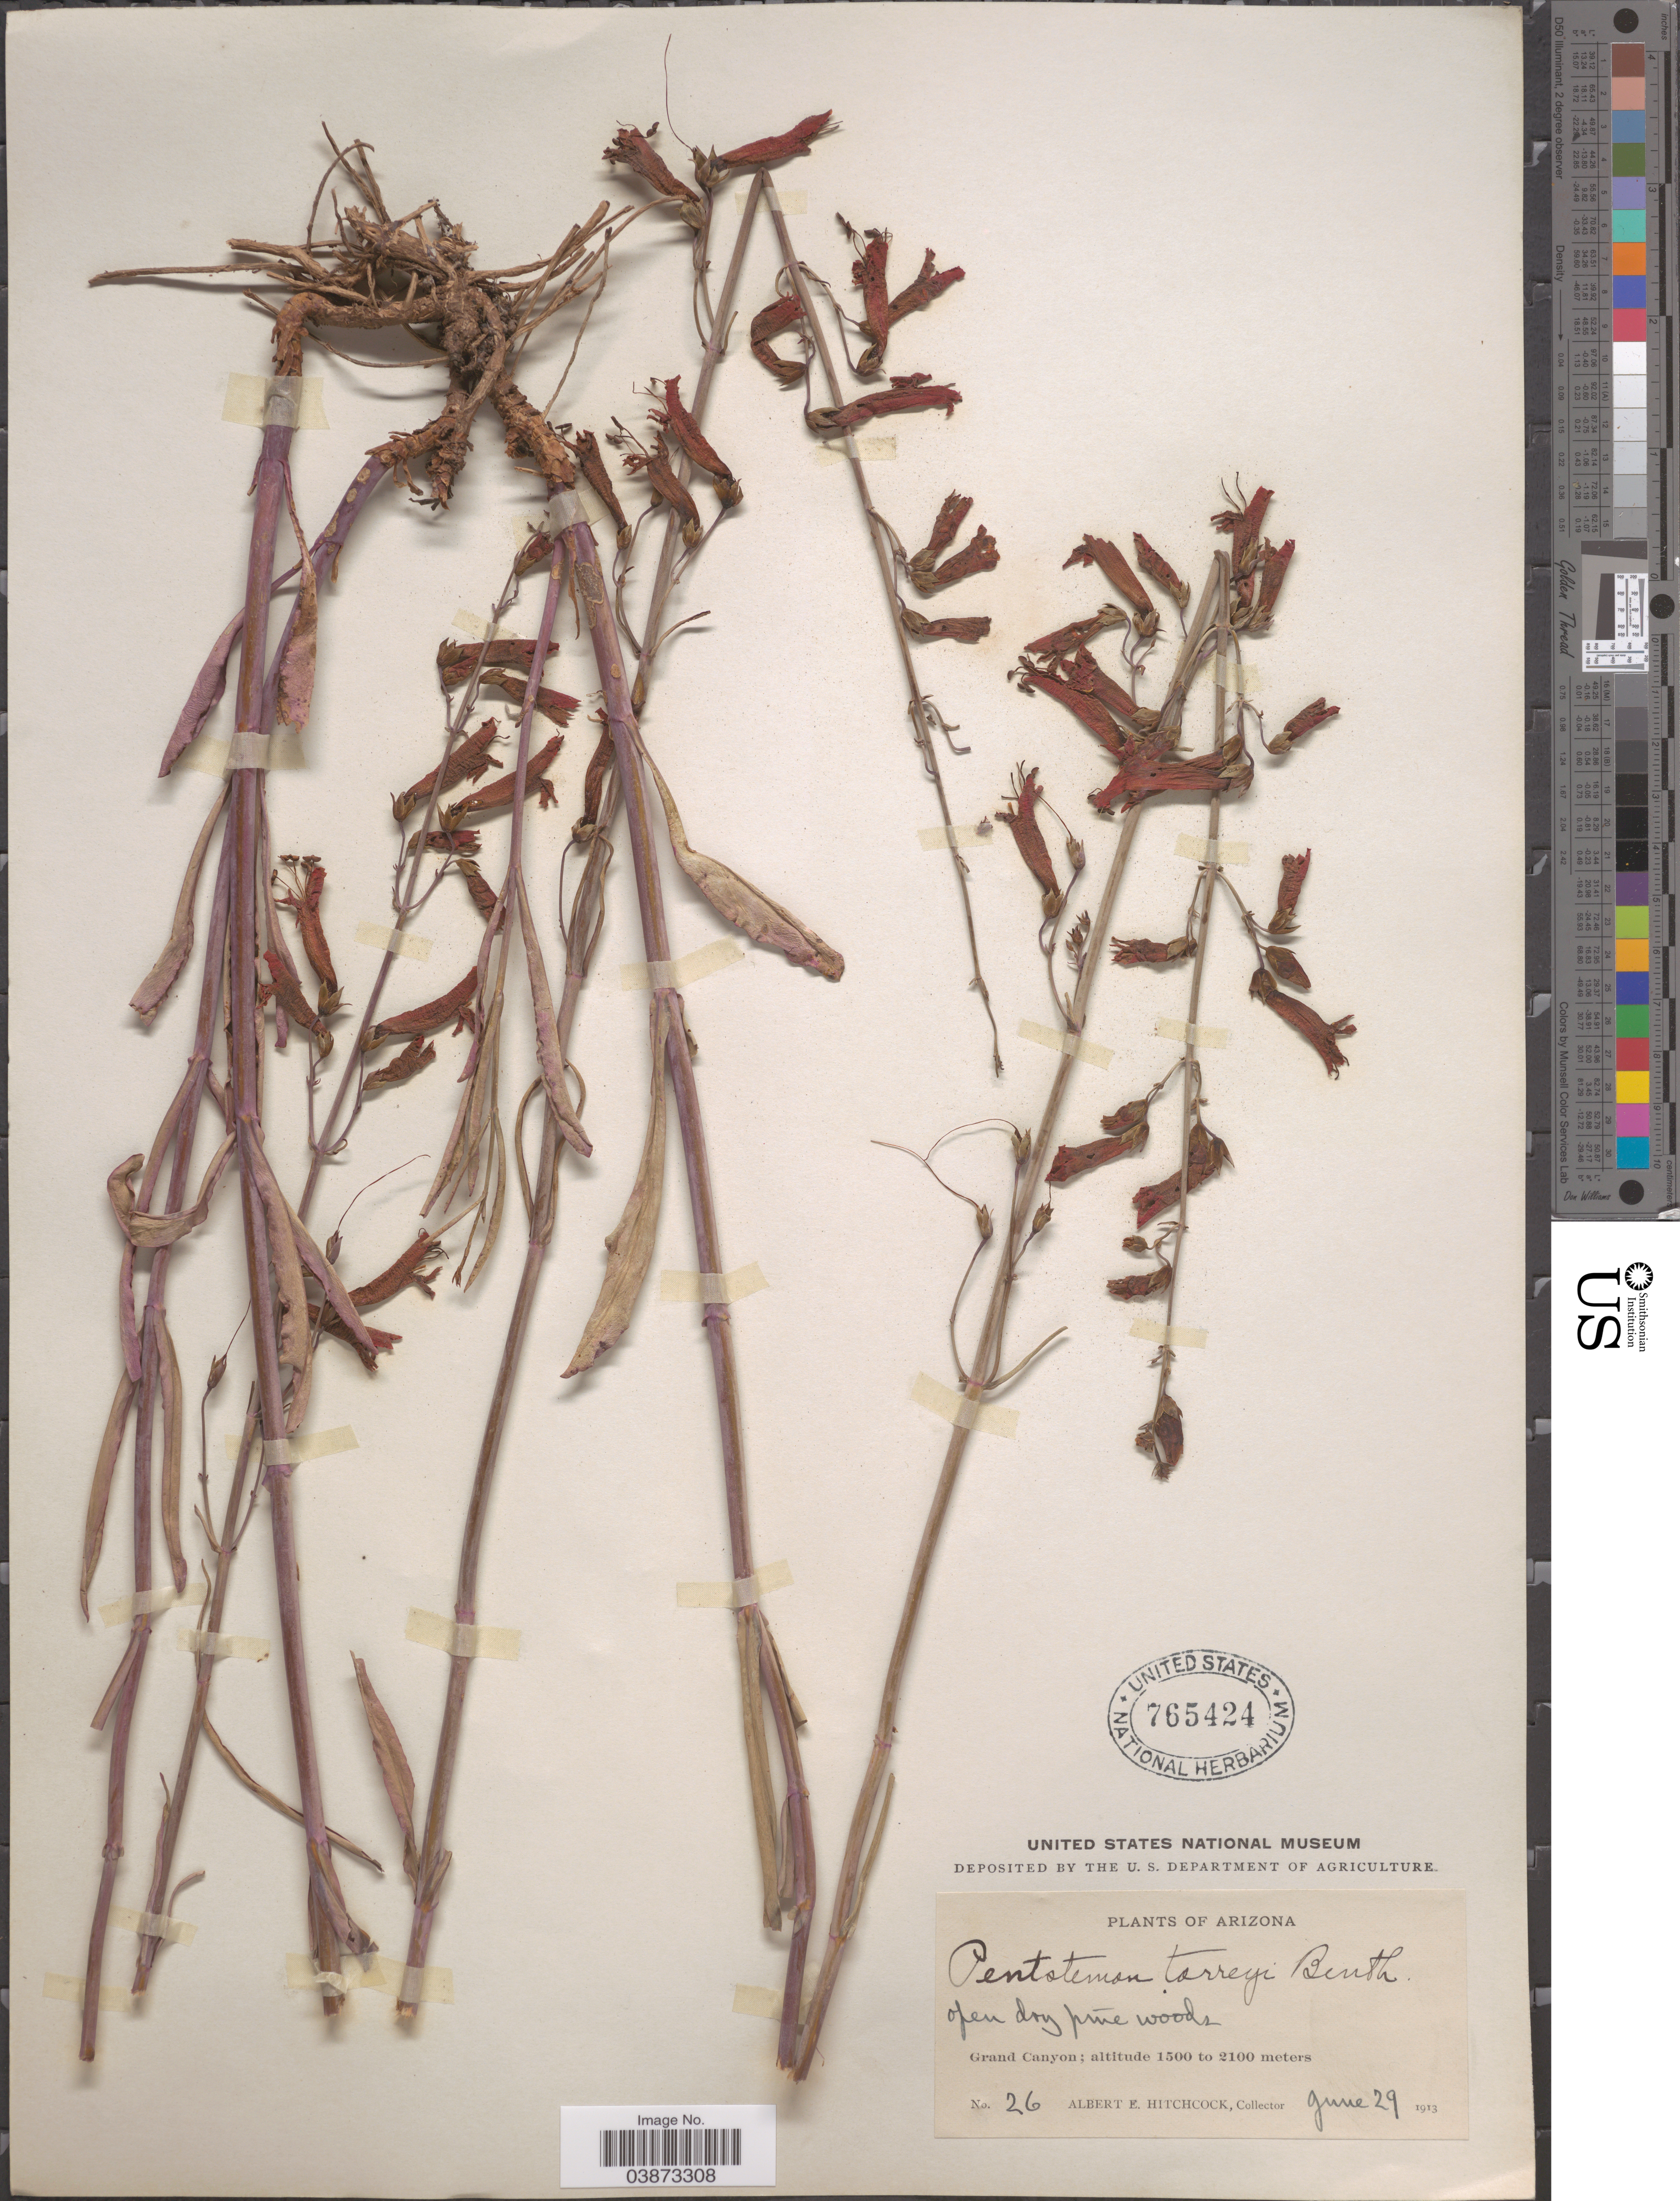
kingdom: Plantae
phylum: Tracheophyta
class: Magnoliopsida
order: Lamiales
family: Plantaginaceae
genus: Penstemon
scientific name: Penstemon barbatus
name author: (Cav.) Roth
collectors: A. Hitchcock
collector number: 26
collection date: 1913-06-29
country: United States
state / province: Arizona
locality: Grand Canyon.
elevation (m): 1500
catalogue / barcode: US 765424